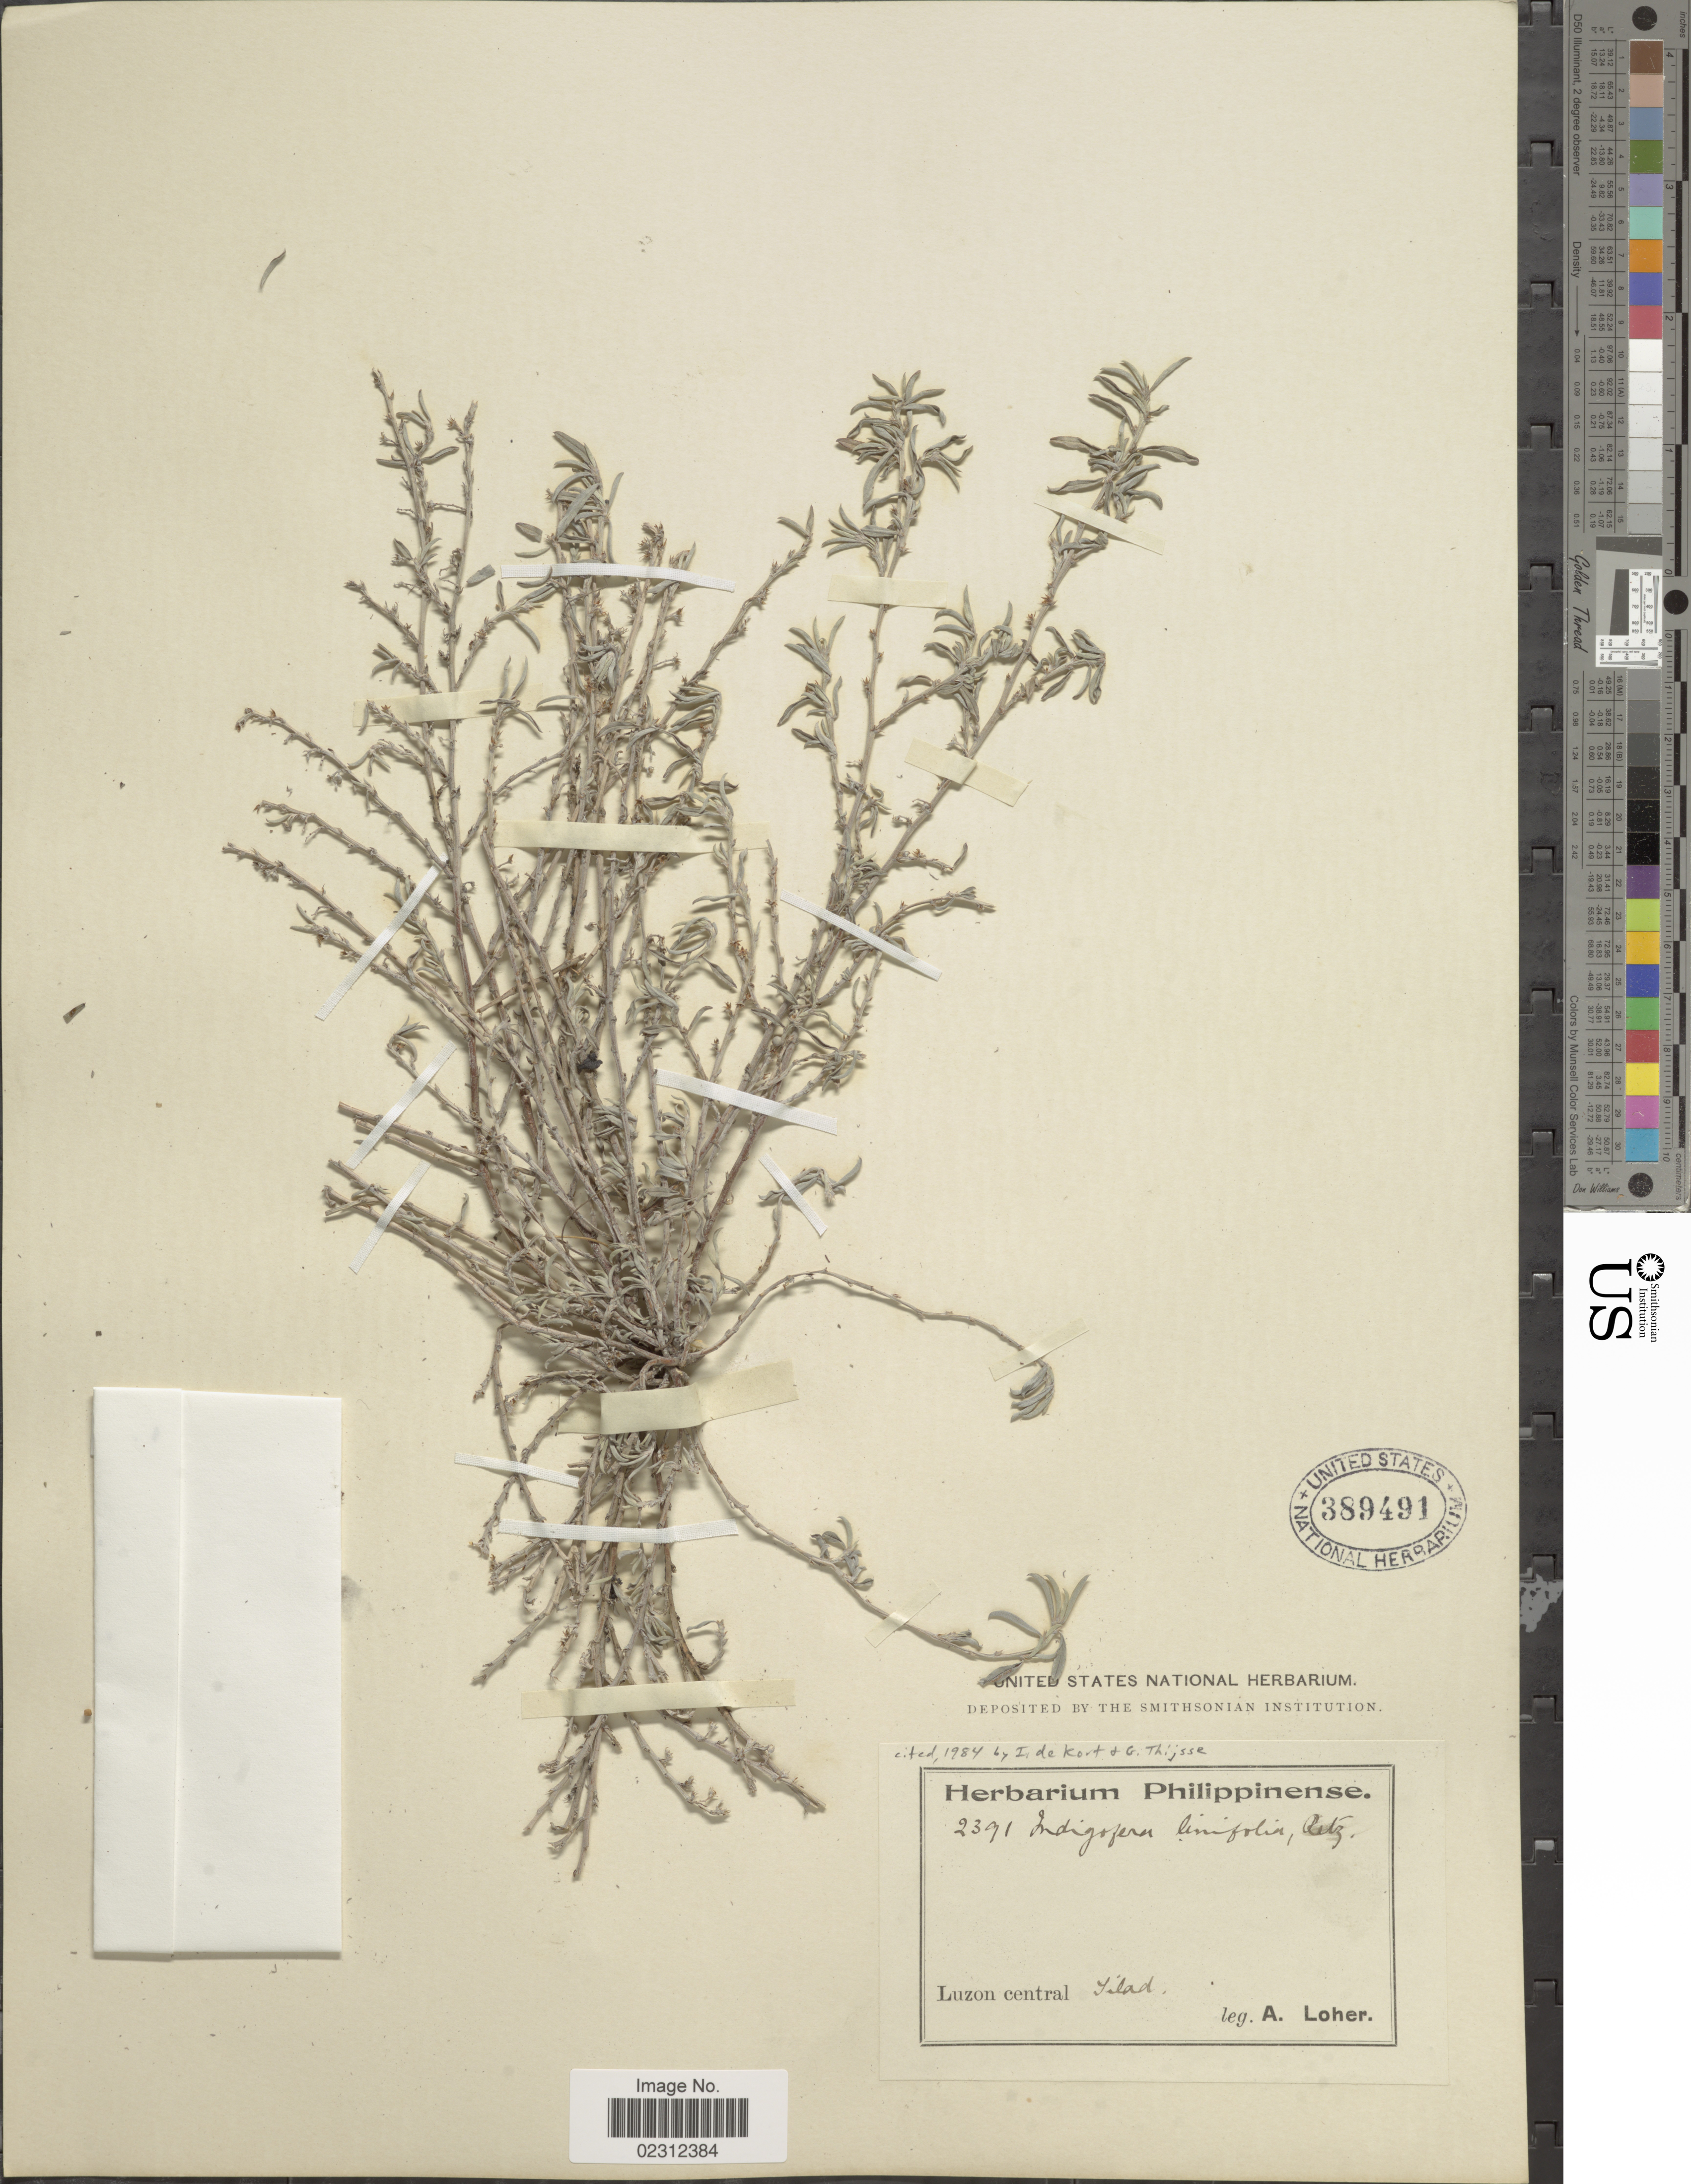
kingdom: Plantae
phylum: Tracheophyta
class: Magnoliopsida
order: Fabales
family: Fabaceae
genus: Indigofera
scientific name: Indigofera linifolia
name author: Retz.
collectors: A. Loher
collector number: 2391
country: Philippines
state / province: Central Luzon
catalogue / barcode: US 389491